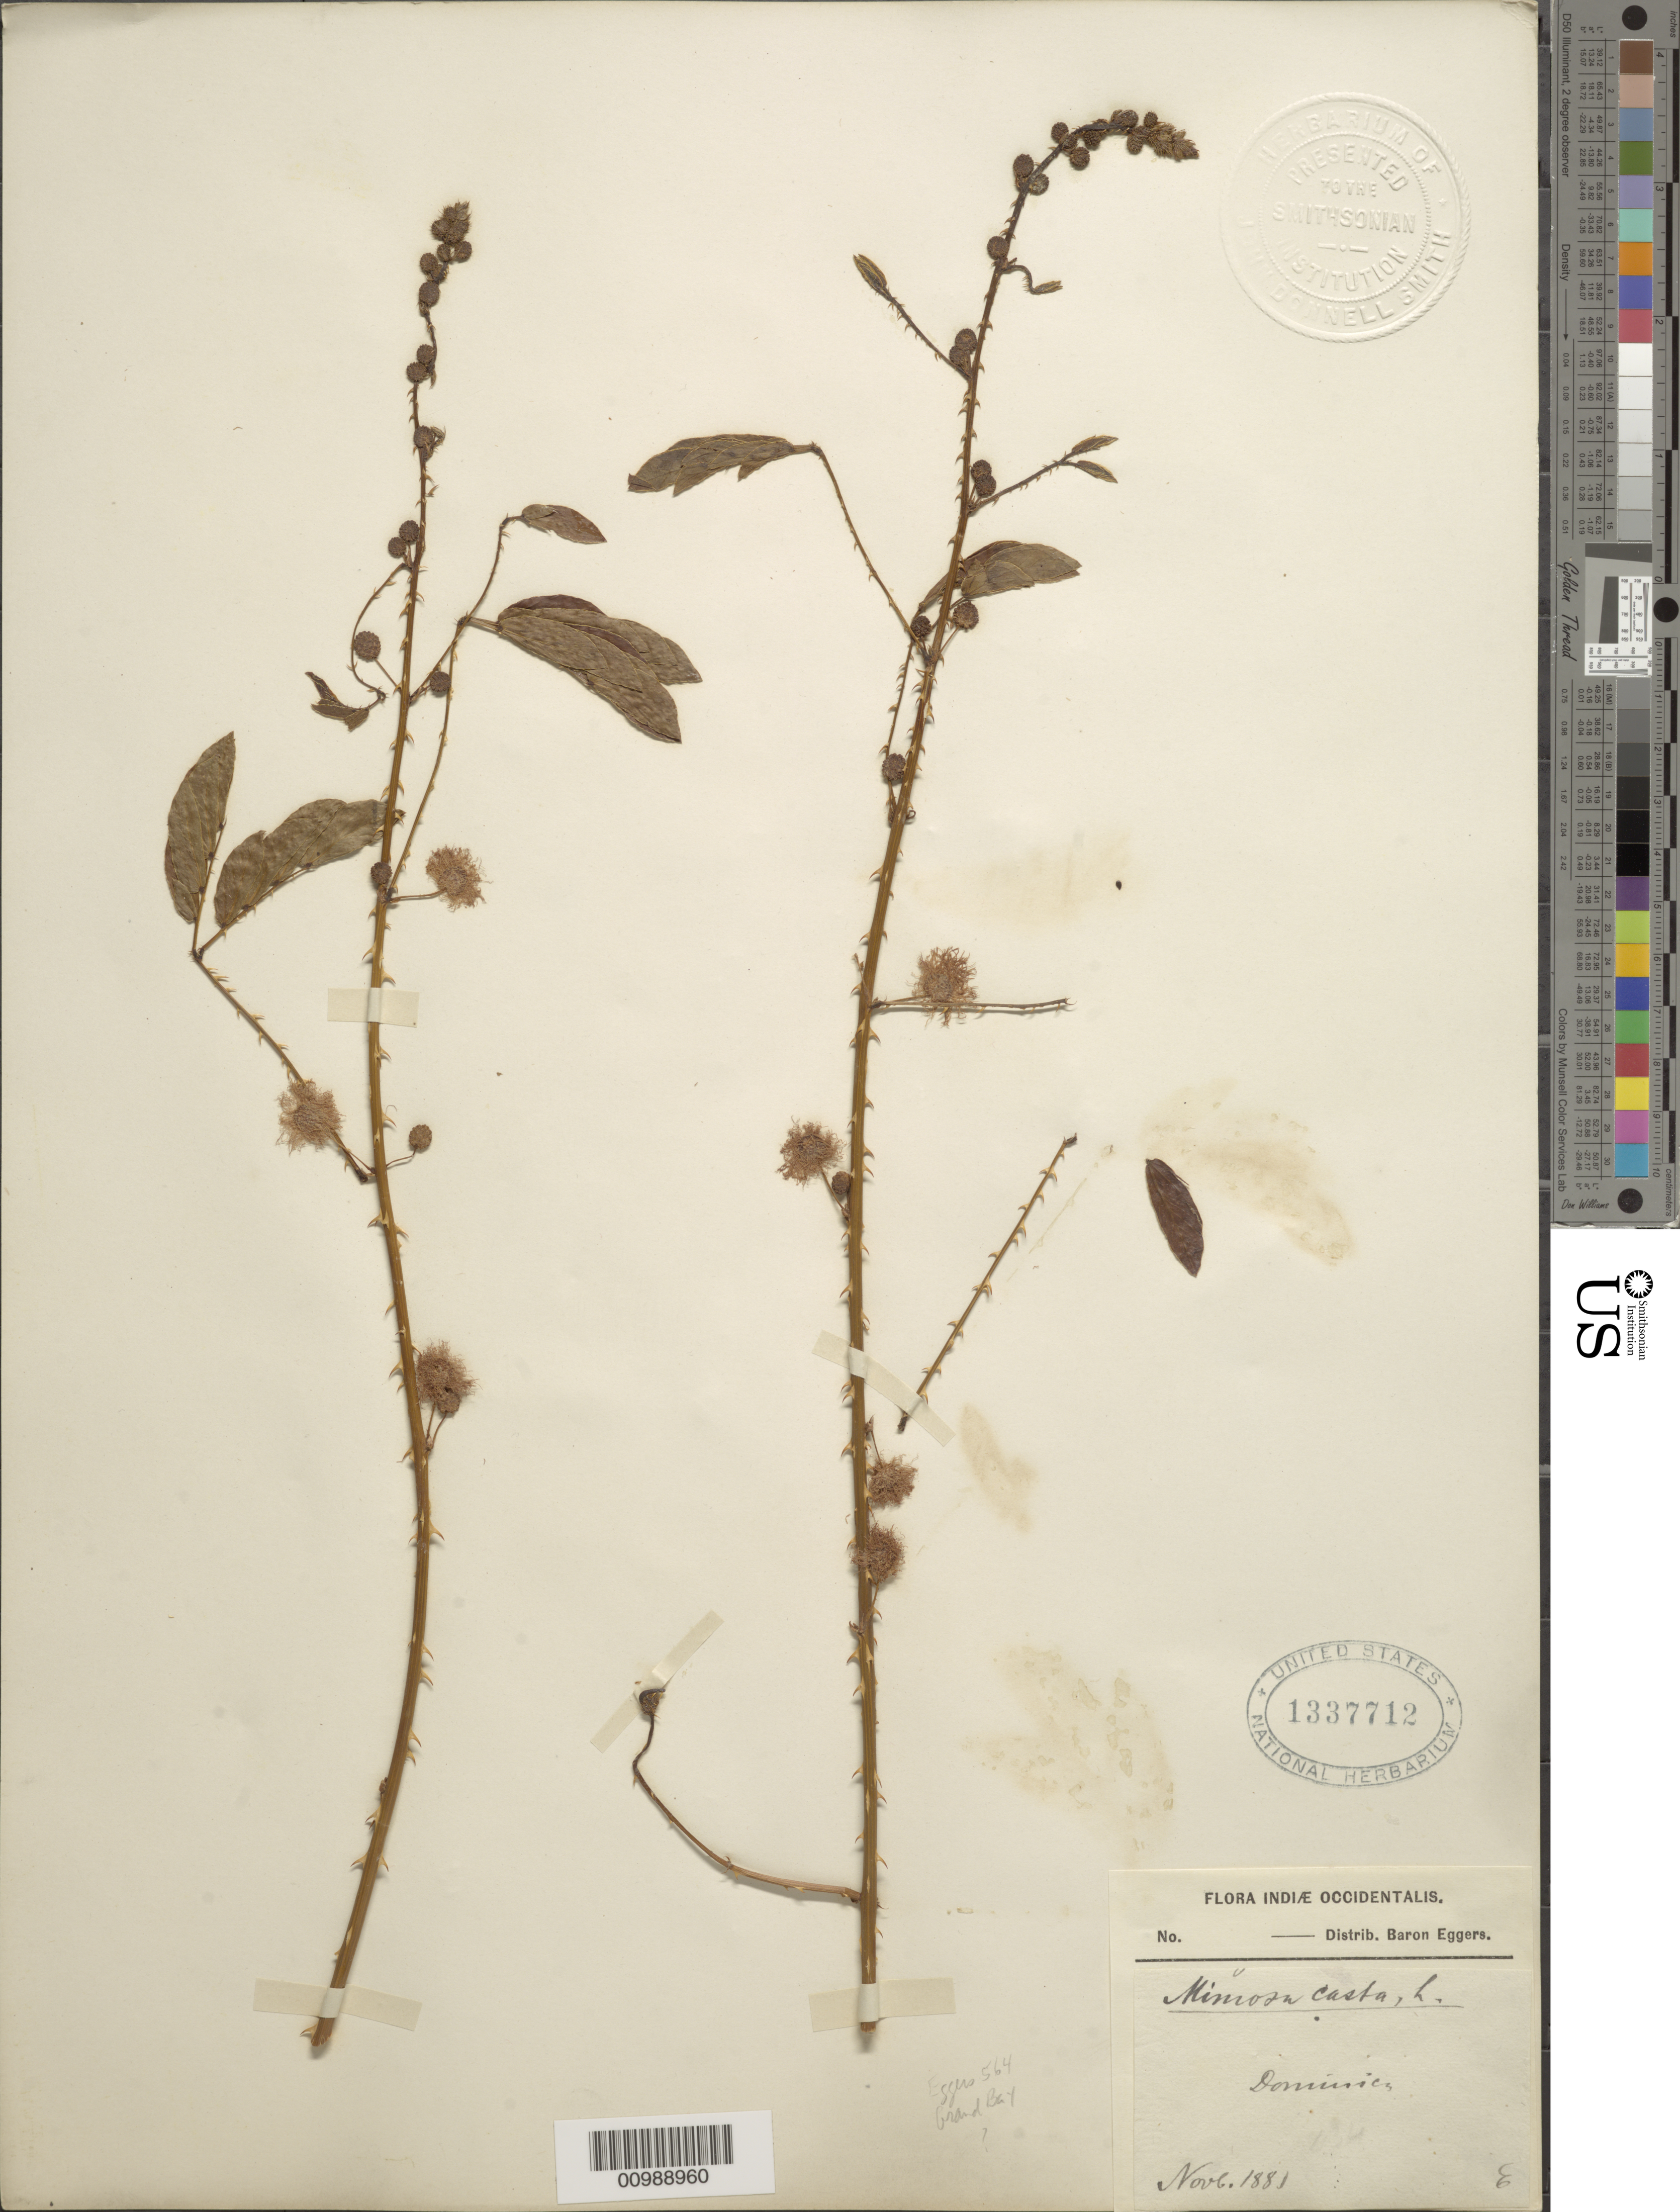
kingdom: Plantae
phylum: Tracheophyta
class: Magnoliopsida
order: Fabales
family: Fabaceae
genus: Mimosa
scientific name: Mimosa casta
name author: L.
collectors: H. F. A. von Eggers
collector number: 564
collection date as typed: Nov 1881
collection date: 1881-11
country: Dominica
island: Dominica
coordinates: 0 N, 0 E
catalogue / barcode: US 1337712